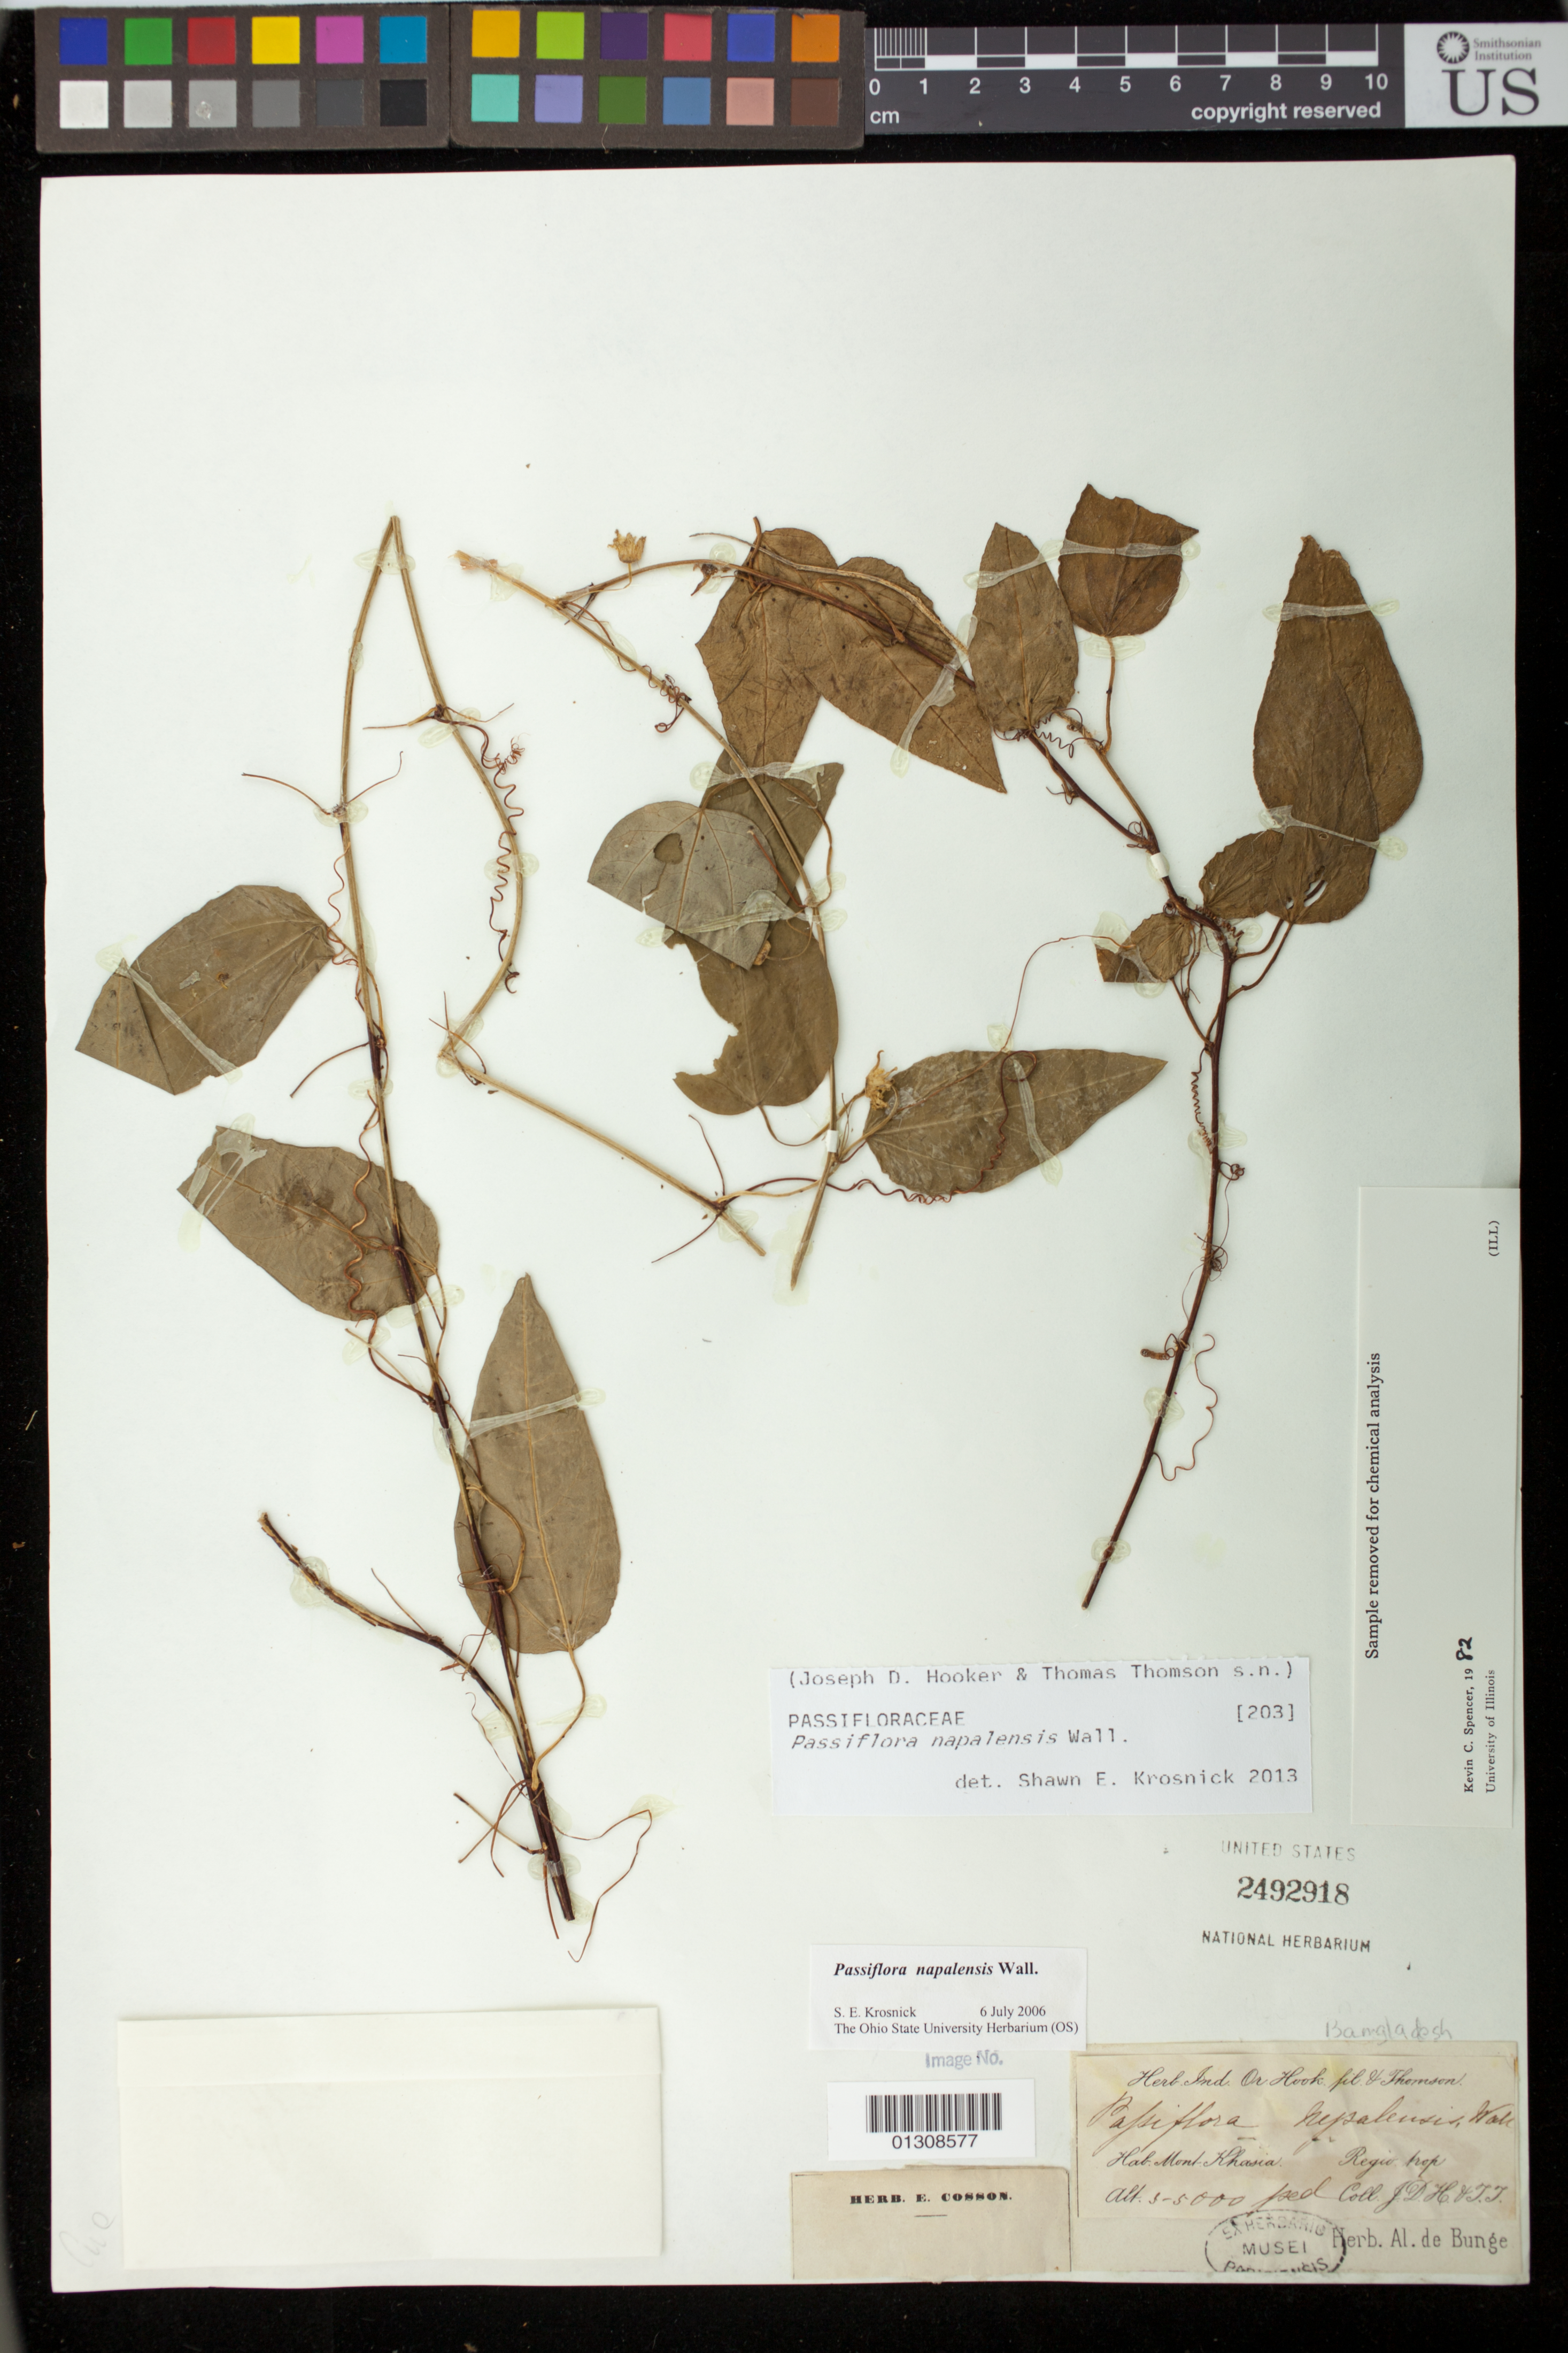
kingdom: Plantae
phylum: Tracheophyta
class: Magnoliopsida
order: Malpighiales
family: Passifloraceae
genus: Passiflora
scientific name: Passiflora napalensis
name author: Wall.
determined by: Krosnick, S. E., (OS), Ohio State University Herbarium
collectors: J. D. Hooker & T. Thomson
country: India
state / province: Meghalaya (?)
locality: Khasia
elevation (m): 610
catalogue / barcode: US 2492918